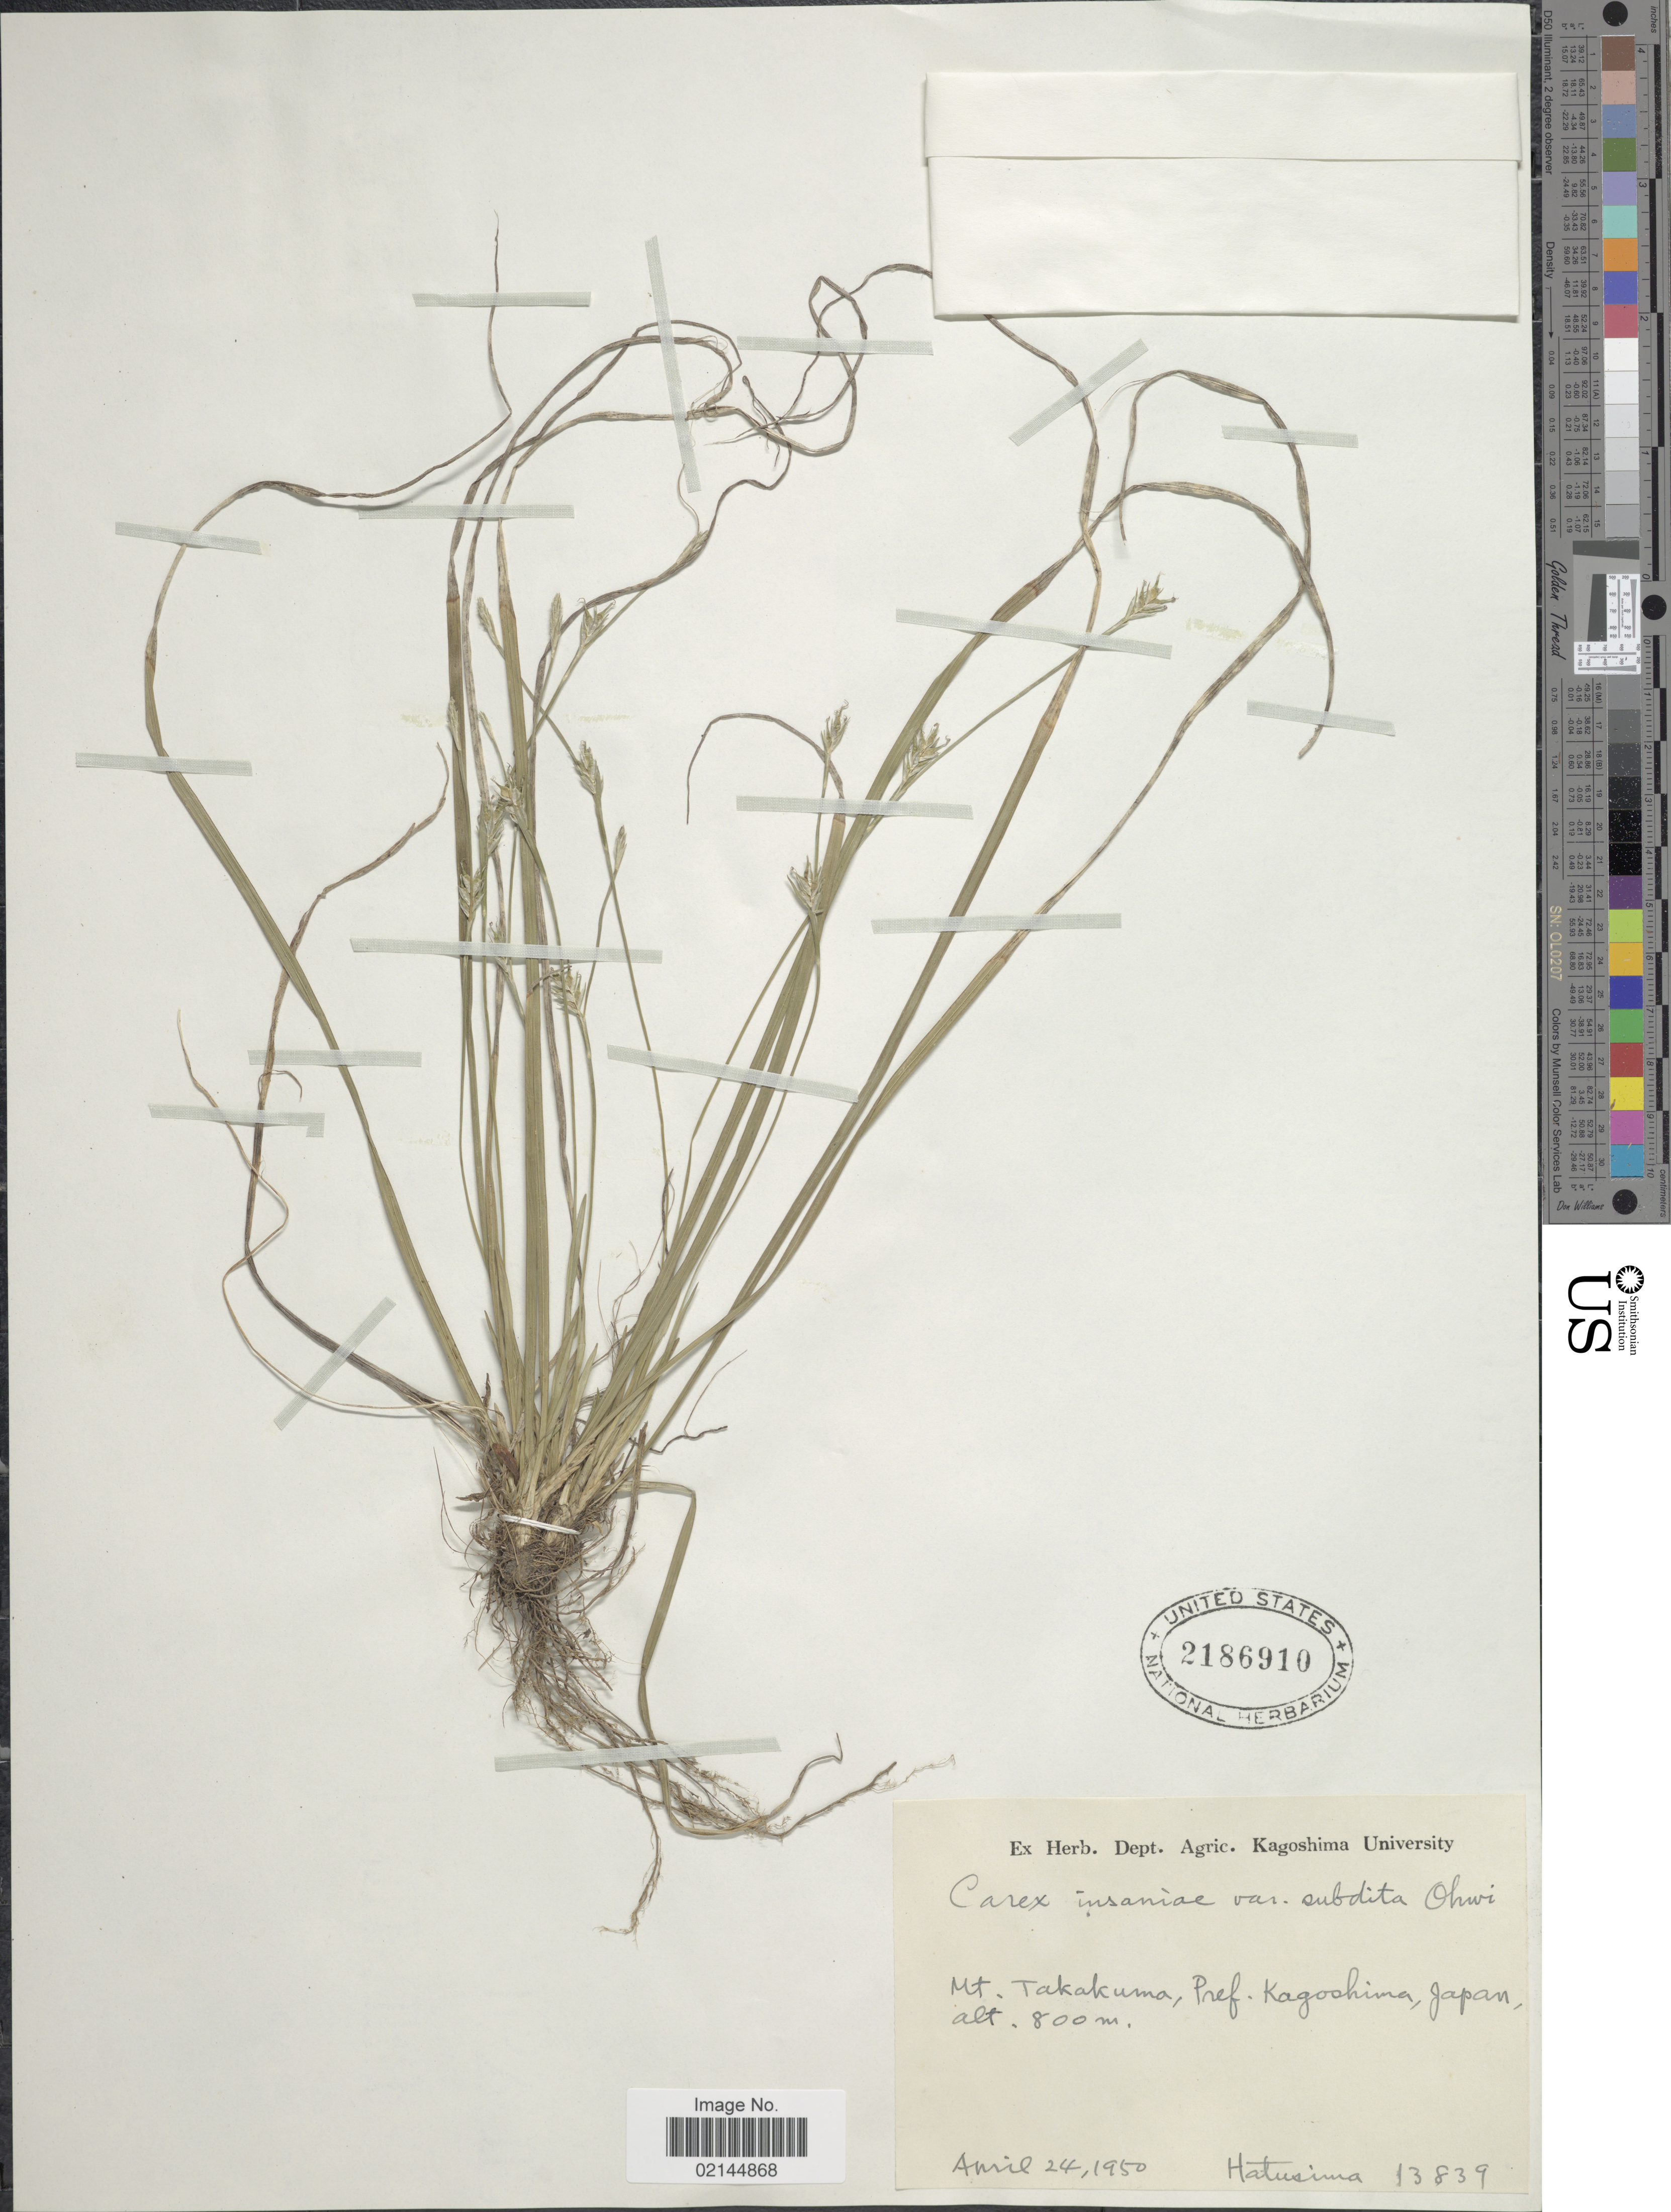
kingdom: Plantae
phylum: Tracheophyta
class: Liliopsida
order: Poales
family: Cyperaceae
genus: Carex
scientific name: Carex insaniae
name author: Koidz.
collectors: -. Hatusima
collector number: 13839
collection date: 1950-04-24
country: Japan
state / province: Kagosima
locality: Mt. Takakuma, Pref. Kogoshima, Japan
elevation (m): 800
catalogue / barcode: US 2186910